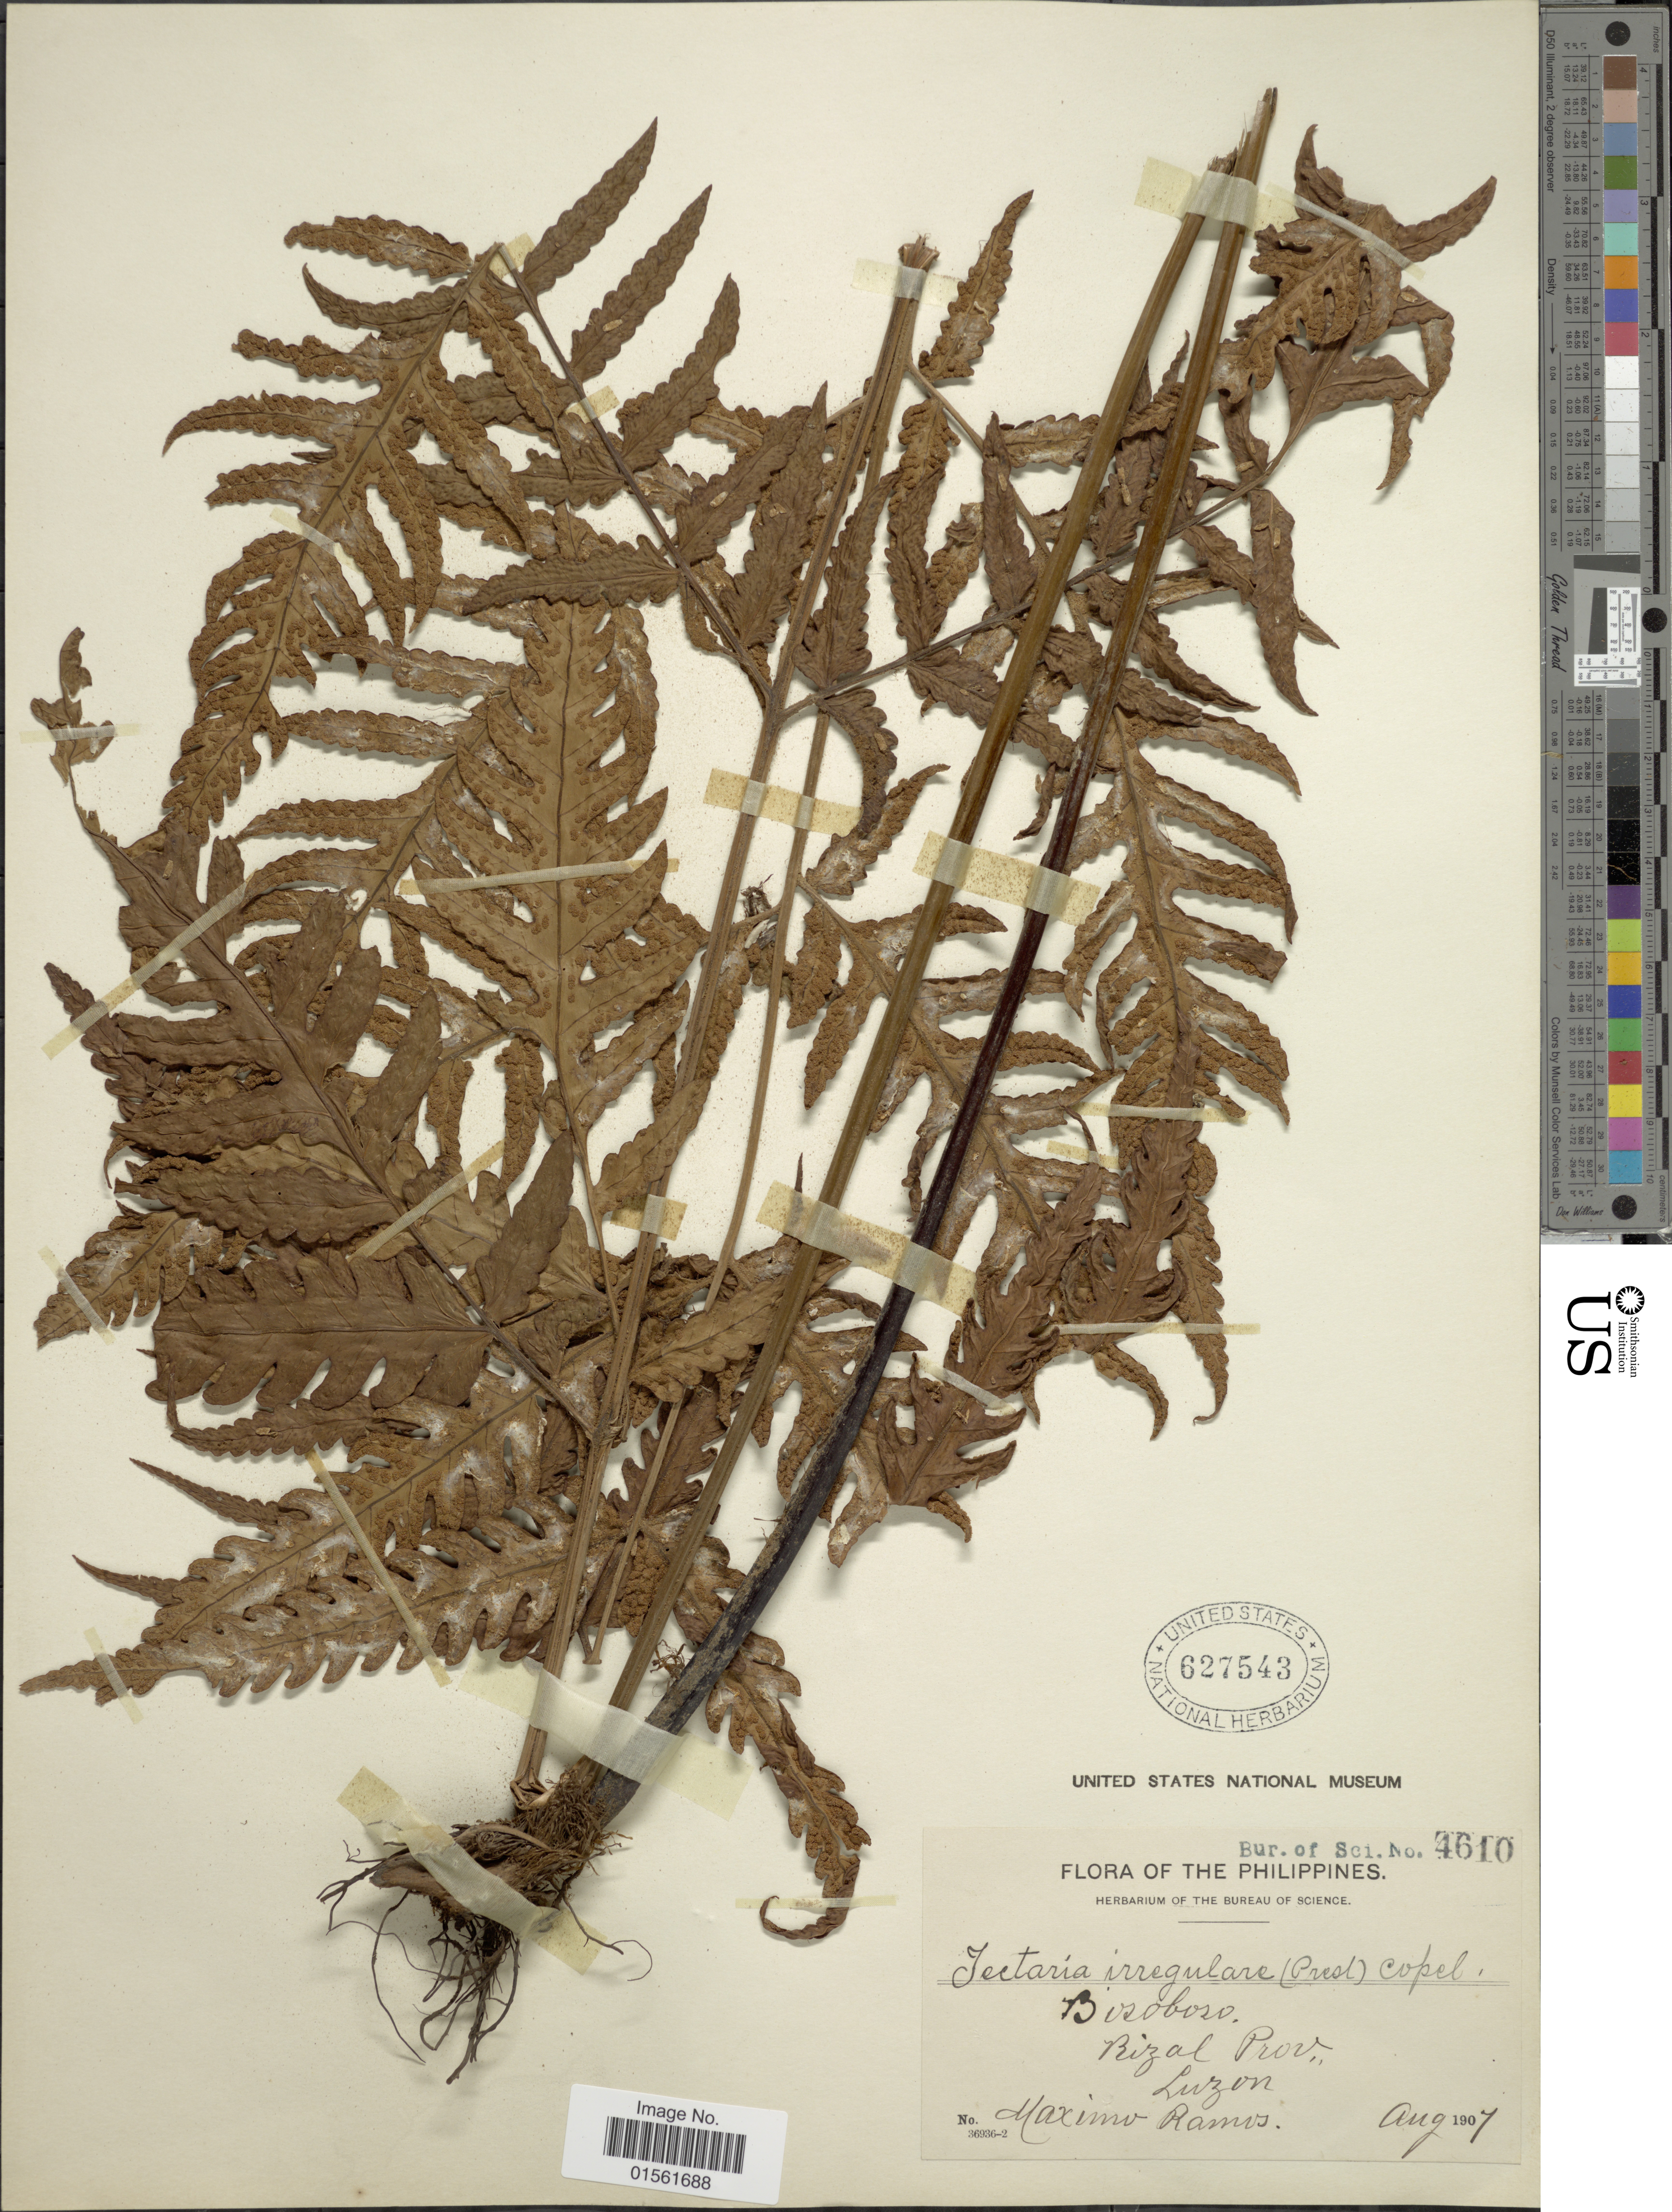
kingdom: Plantae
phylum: Tracheophyta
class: Polypodiopsida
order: Polypodiales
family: Dryopteridaceae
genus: Pleocnemia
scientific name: Pleocnemia macrodonta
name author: (C. Presl ex Fée) Holttum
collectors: M. Ramos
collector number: Bur. of Sci. 4610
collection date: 1907-08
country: Philippines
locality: Boso boso, Rizal Prov., Luzon.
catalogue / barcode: US 627543